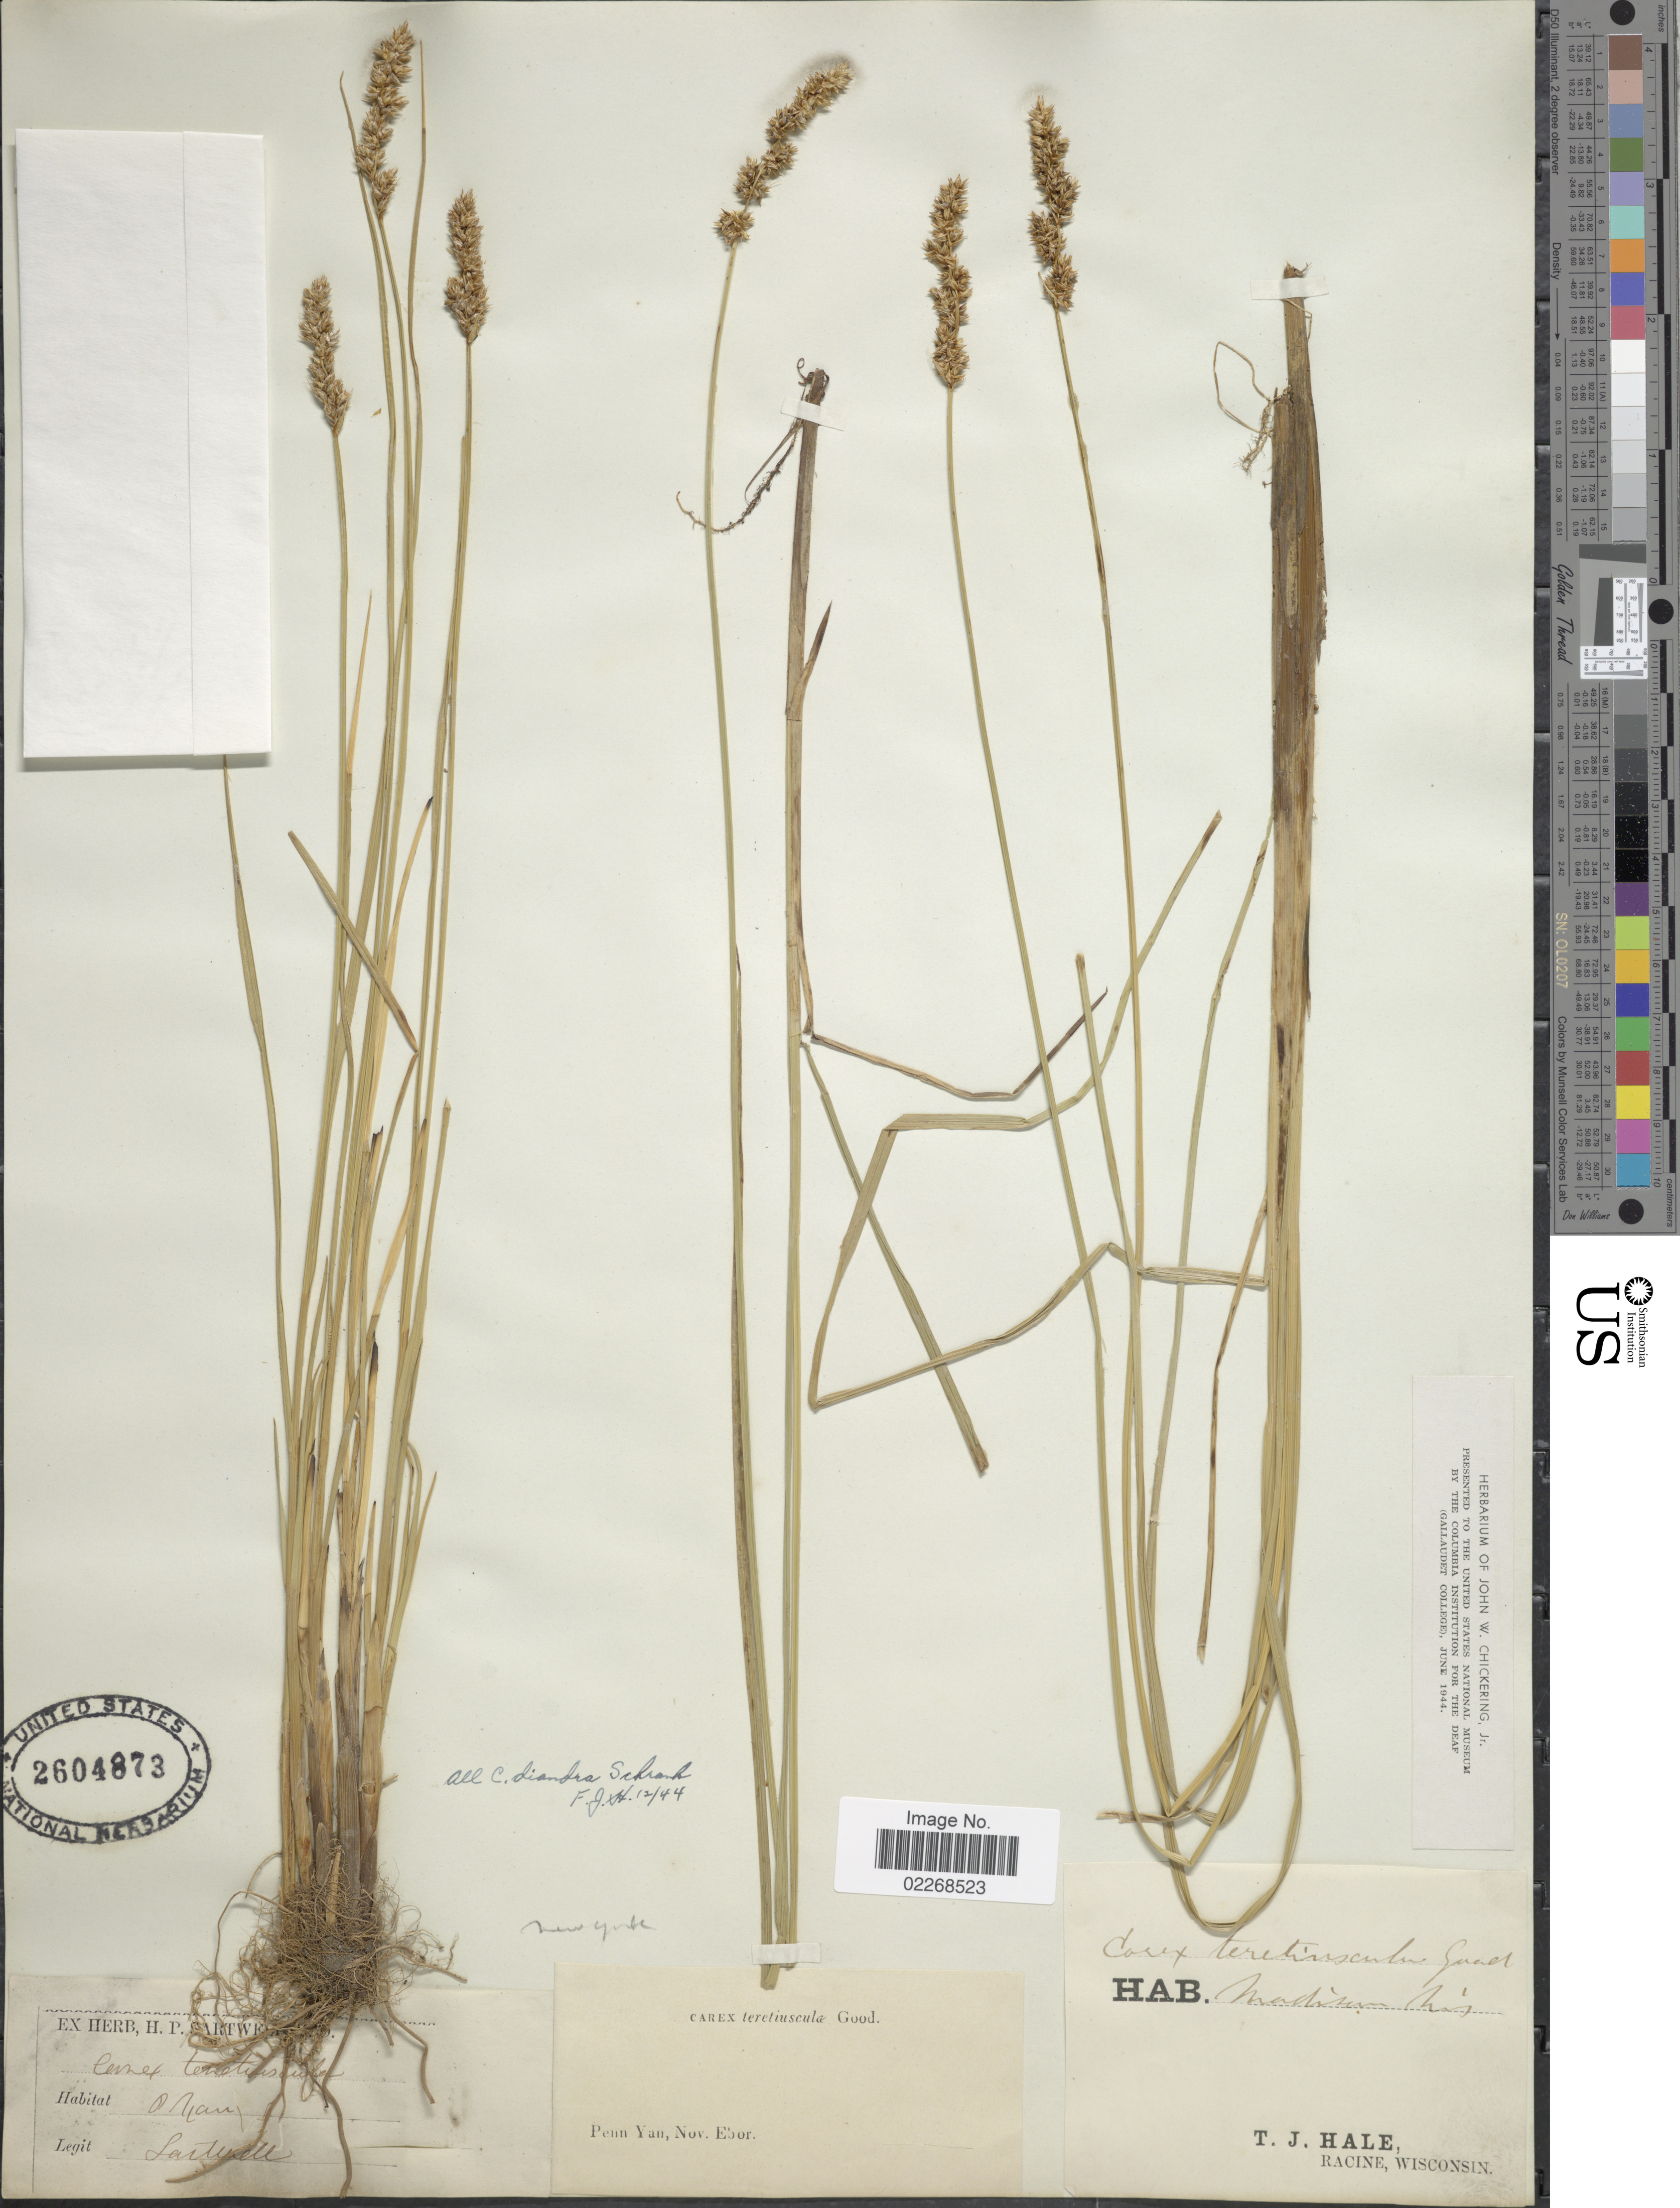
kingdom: Plantae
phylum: Tracheophyta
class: Liliopsida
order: Poales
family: Cyperaceae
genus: Carex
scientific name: Carex diandra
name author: Schrank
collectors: H. P. Sartwell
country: United States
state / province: New York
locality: Penn Yan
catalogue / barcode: US 2604873